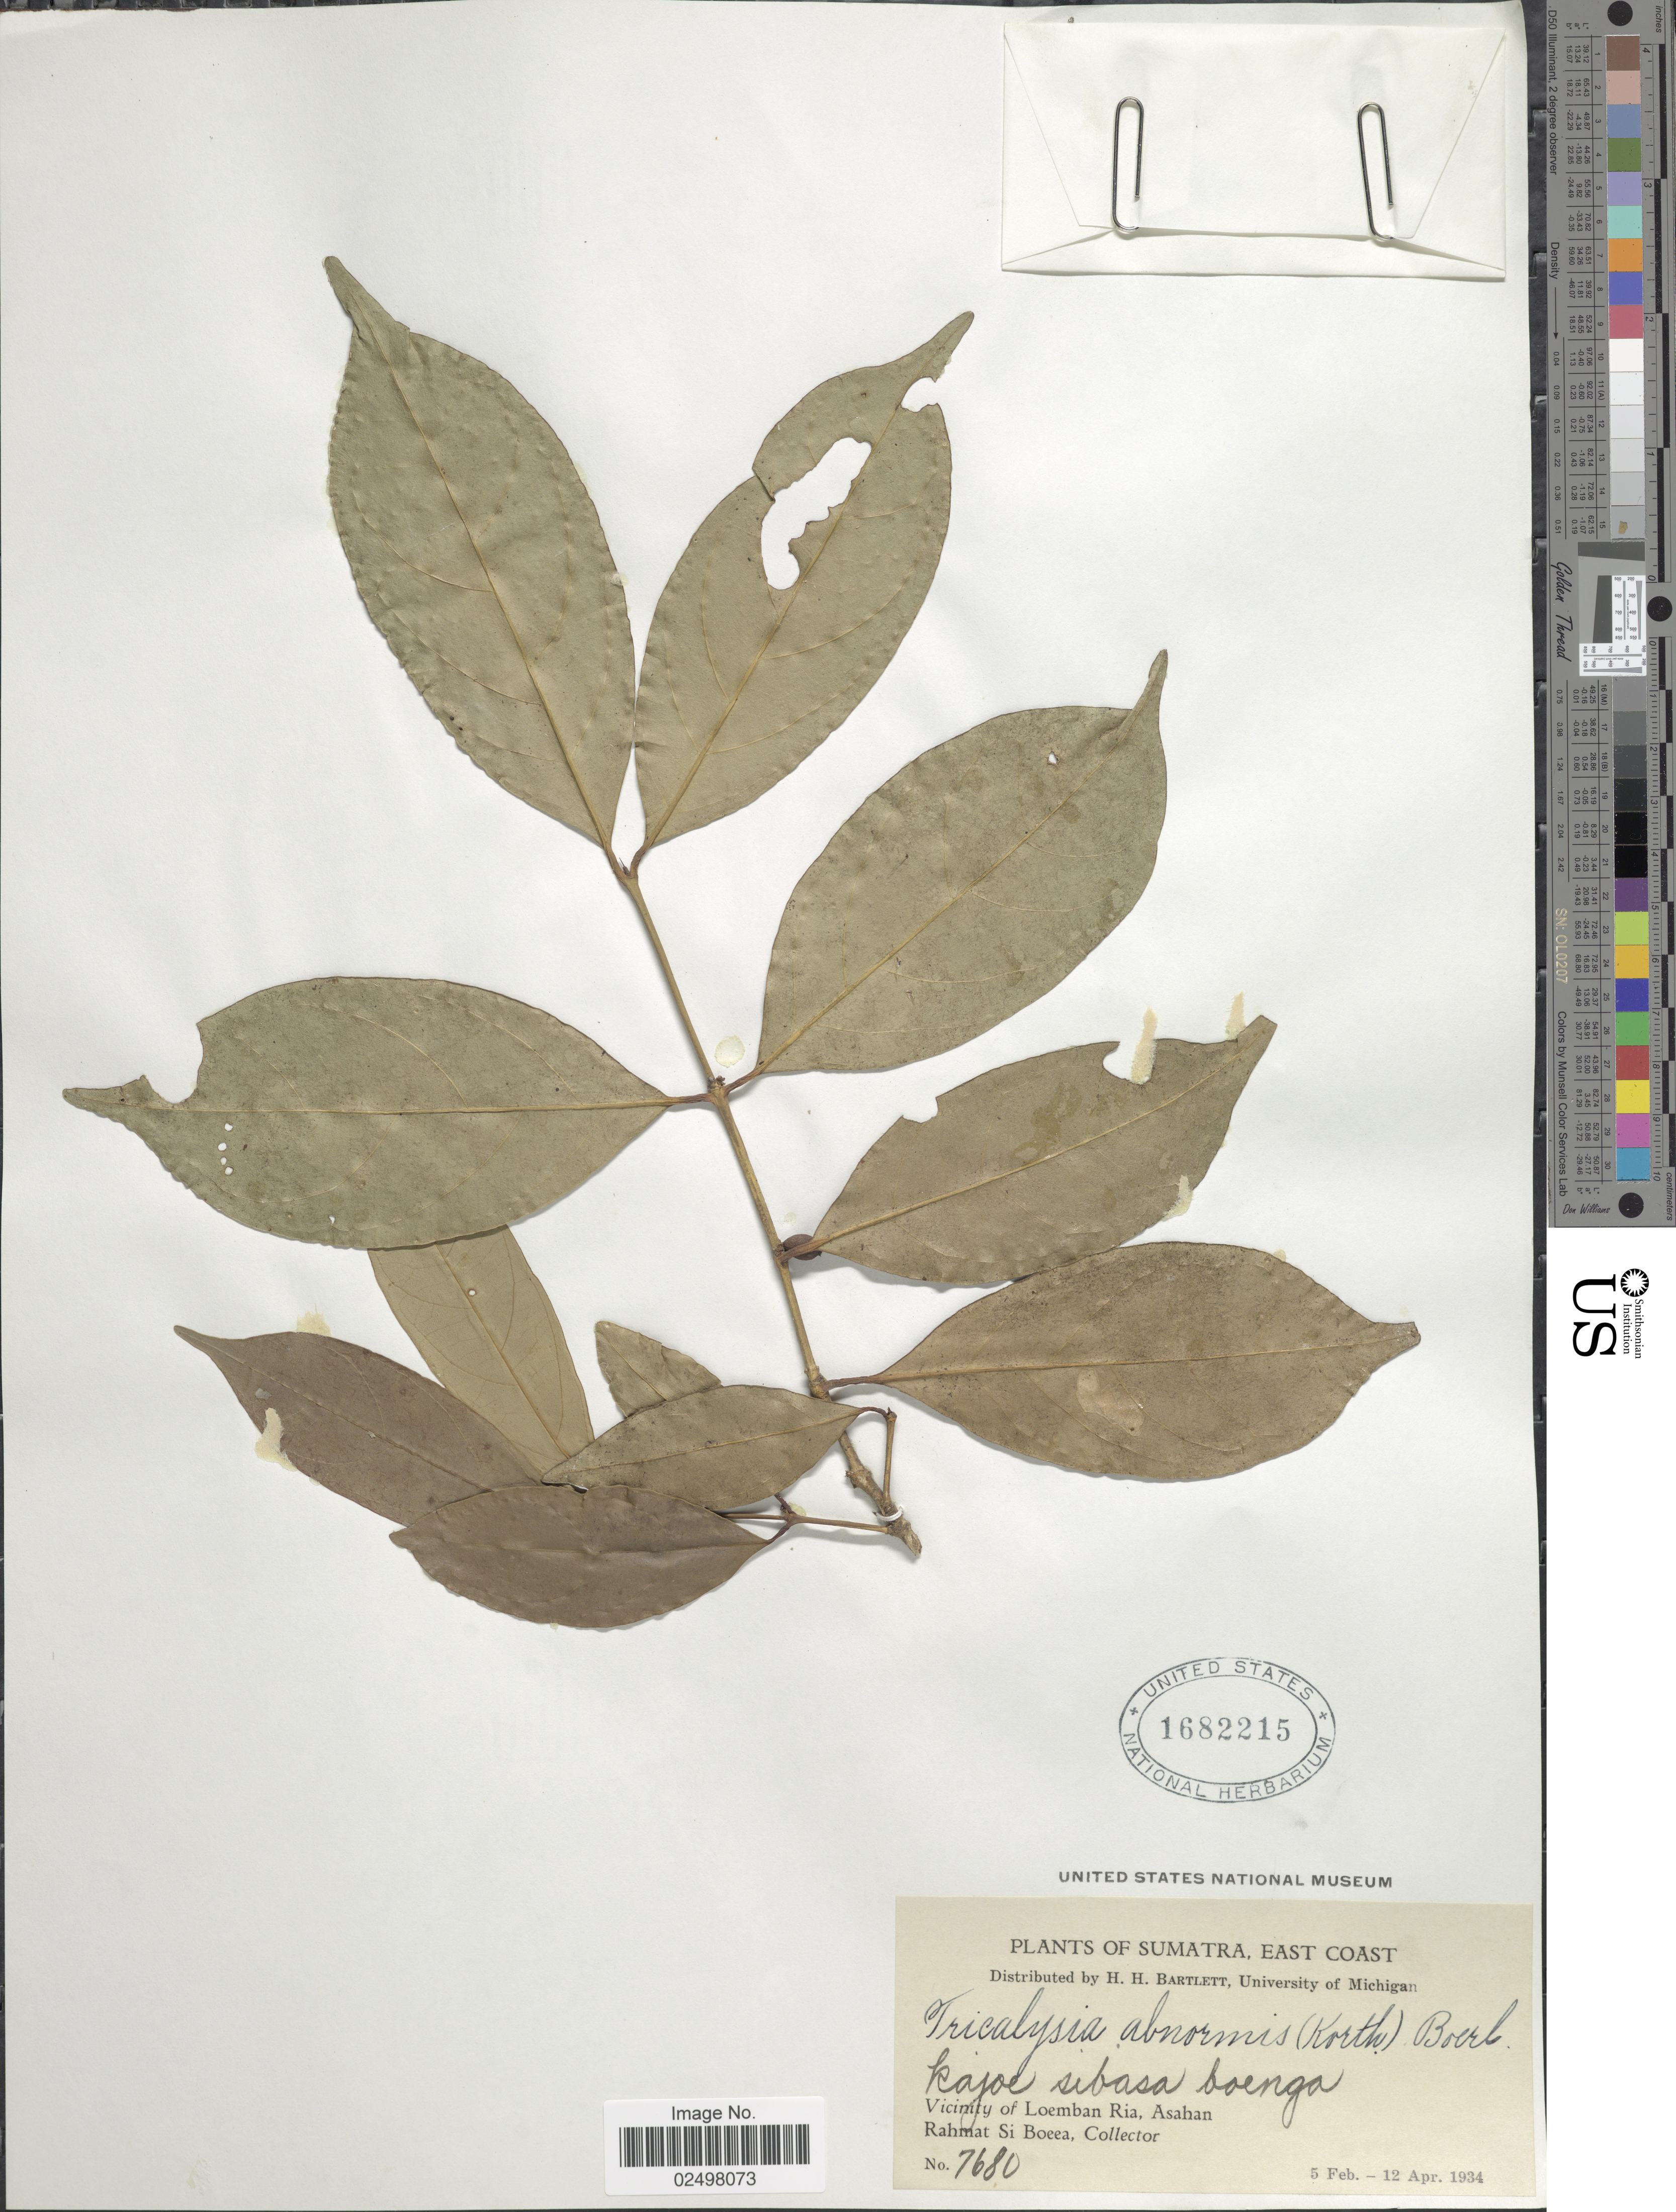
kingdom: Plantae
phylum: Tracheophyta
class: Magnoliopsida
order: Gentianales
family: Rubiaceae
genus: Tricalysia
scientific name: Tricalysia anomala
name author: E.A. Bruce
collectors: Rahmat Si Boeea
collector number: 7680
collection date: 1934-02-05/1934-04-12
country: Indonesia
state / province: Sumatra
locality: East Coast, kajoe sibasa boenga, Vicinity of Loemban Ria, Asahan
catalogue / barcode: US 1682215